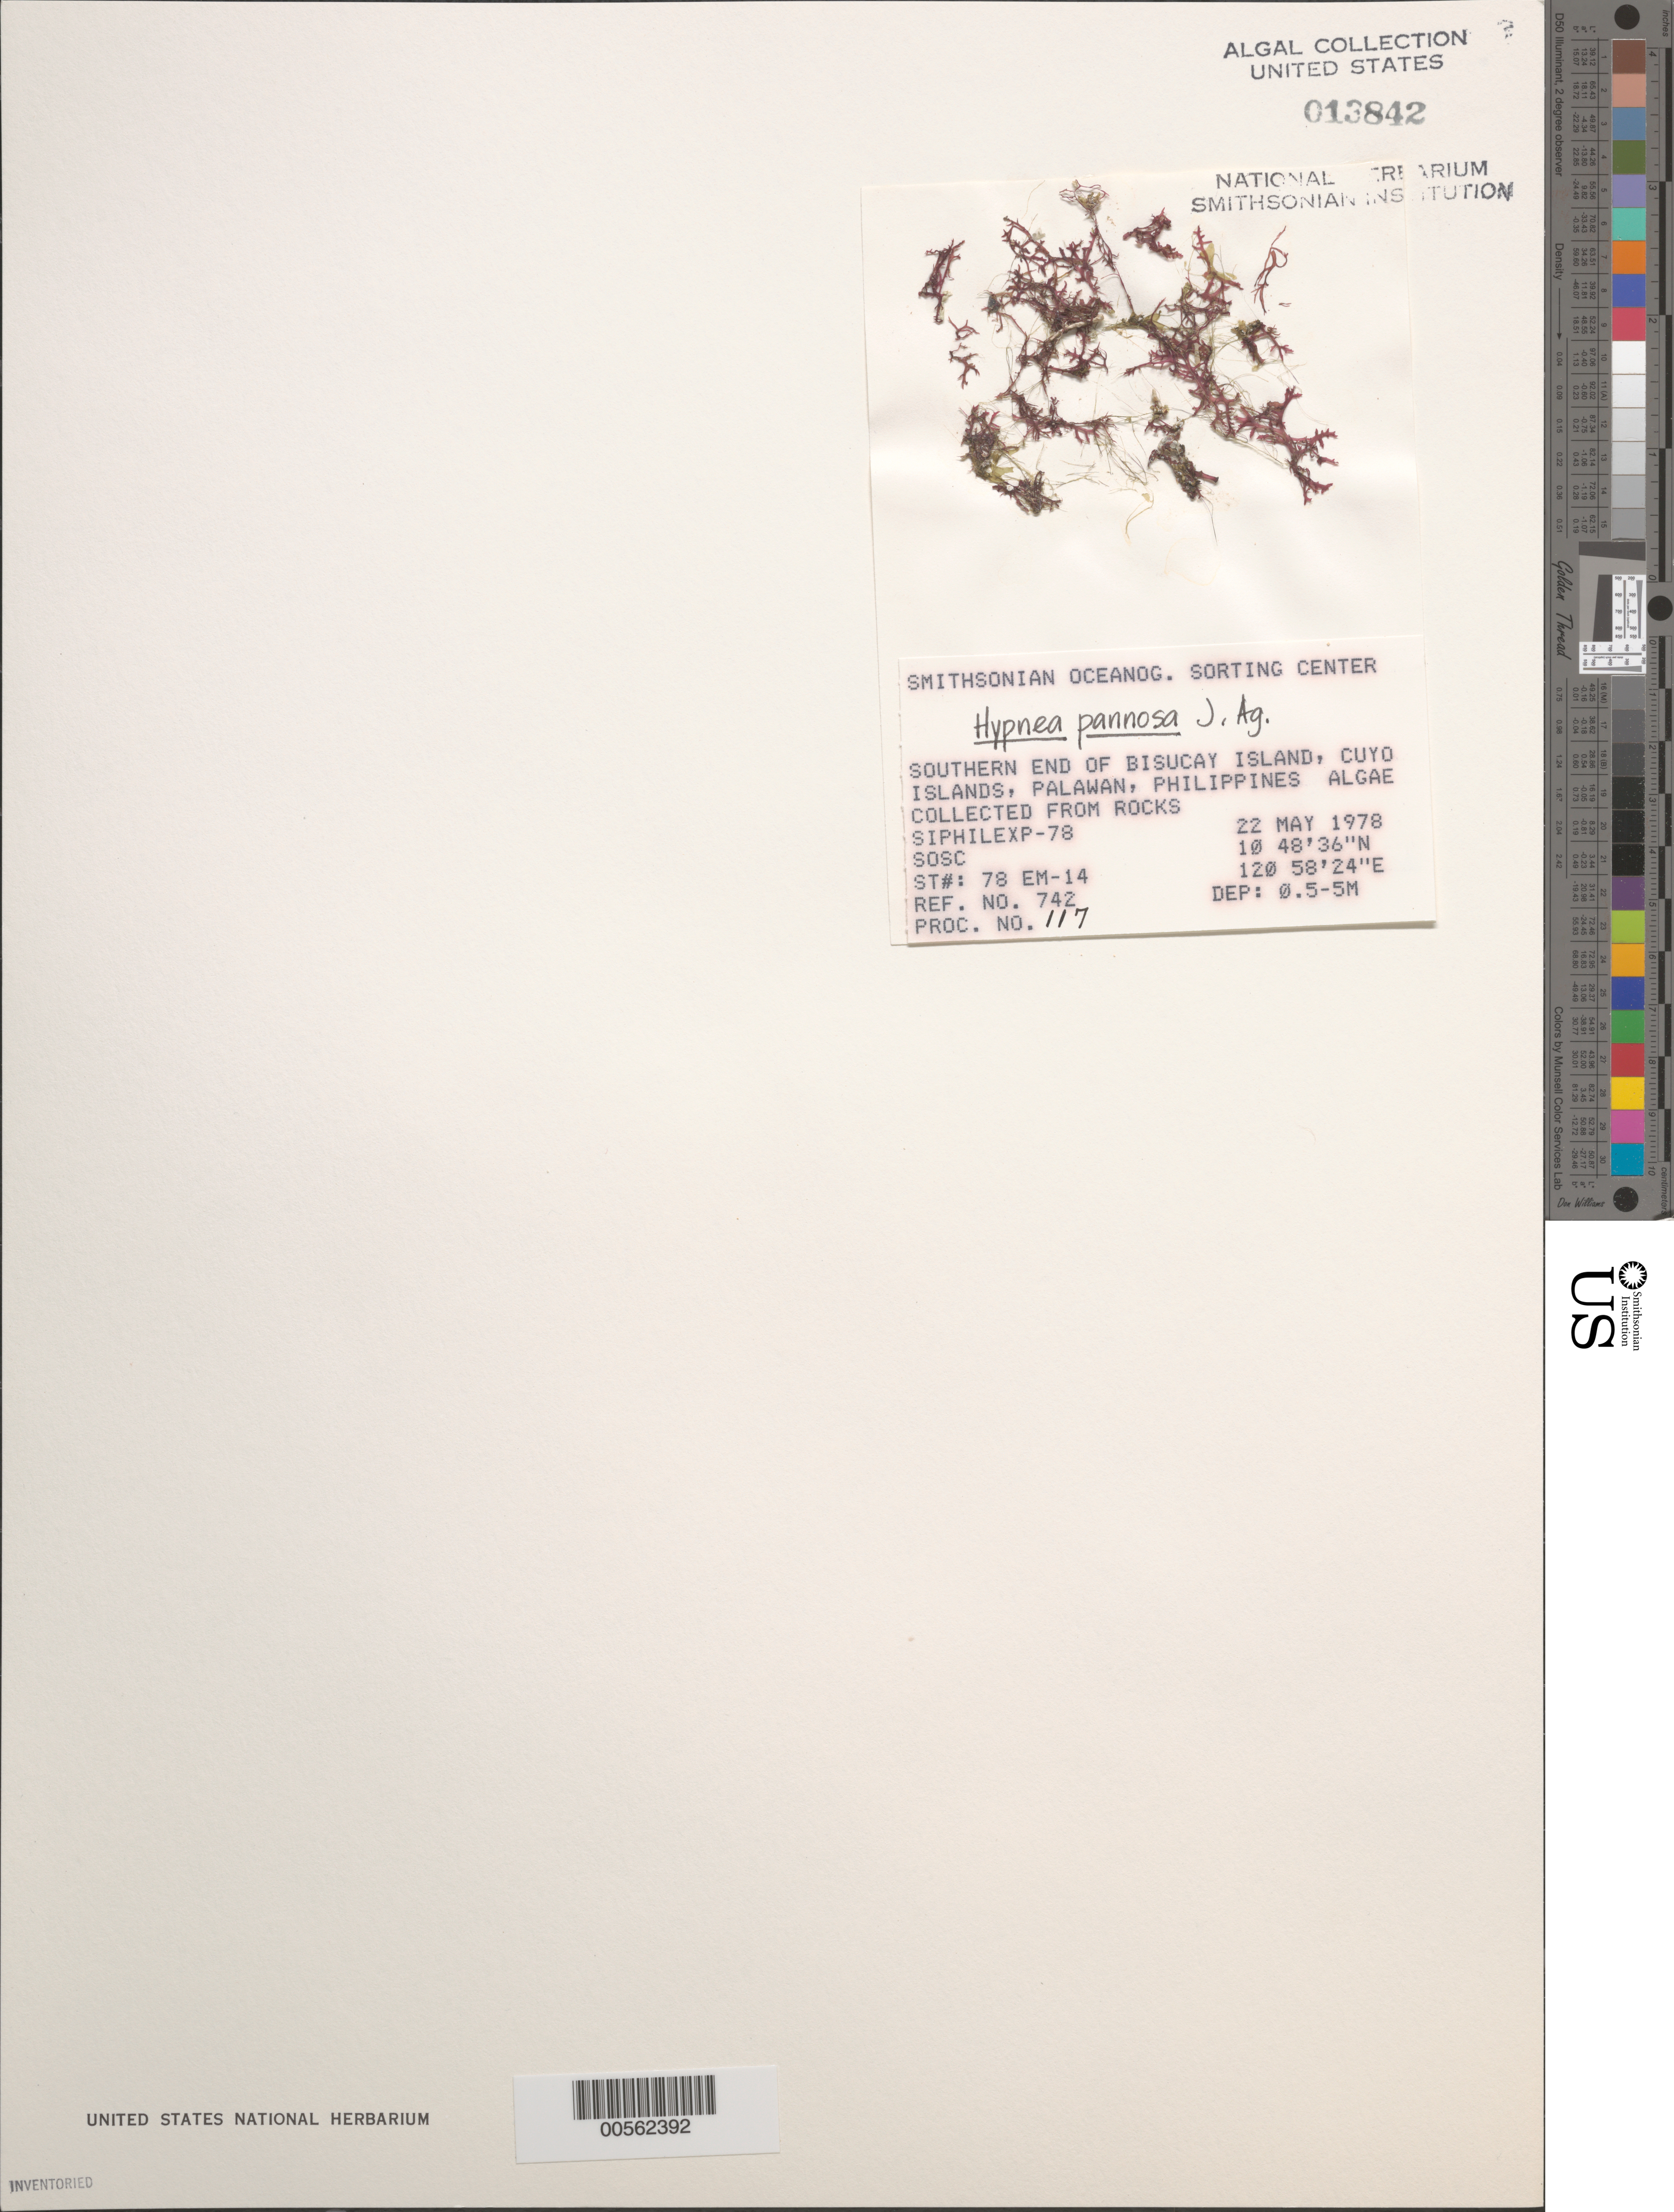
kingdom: Plantae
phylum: Rhodophyta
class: Florideophyceae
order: Gigartinales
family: Cystocloniaceae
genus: Hypnea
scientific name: Hypnea pannosa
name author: J. Agardh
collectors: SOSC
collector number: Station 78 EM-14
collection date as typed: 22 May 1978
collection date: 1978-05-22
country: Philippines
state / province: Mimaropa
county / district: Palawan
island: Bisucay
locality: Southern end of island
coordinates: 10 48' 36" N, 120 58' 24" E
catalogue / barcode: US 13842